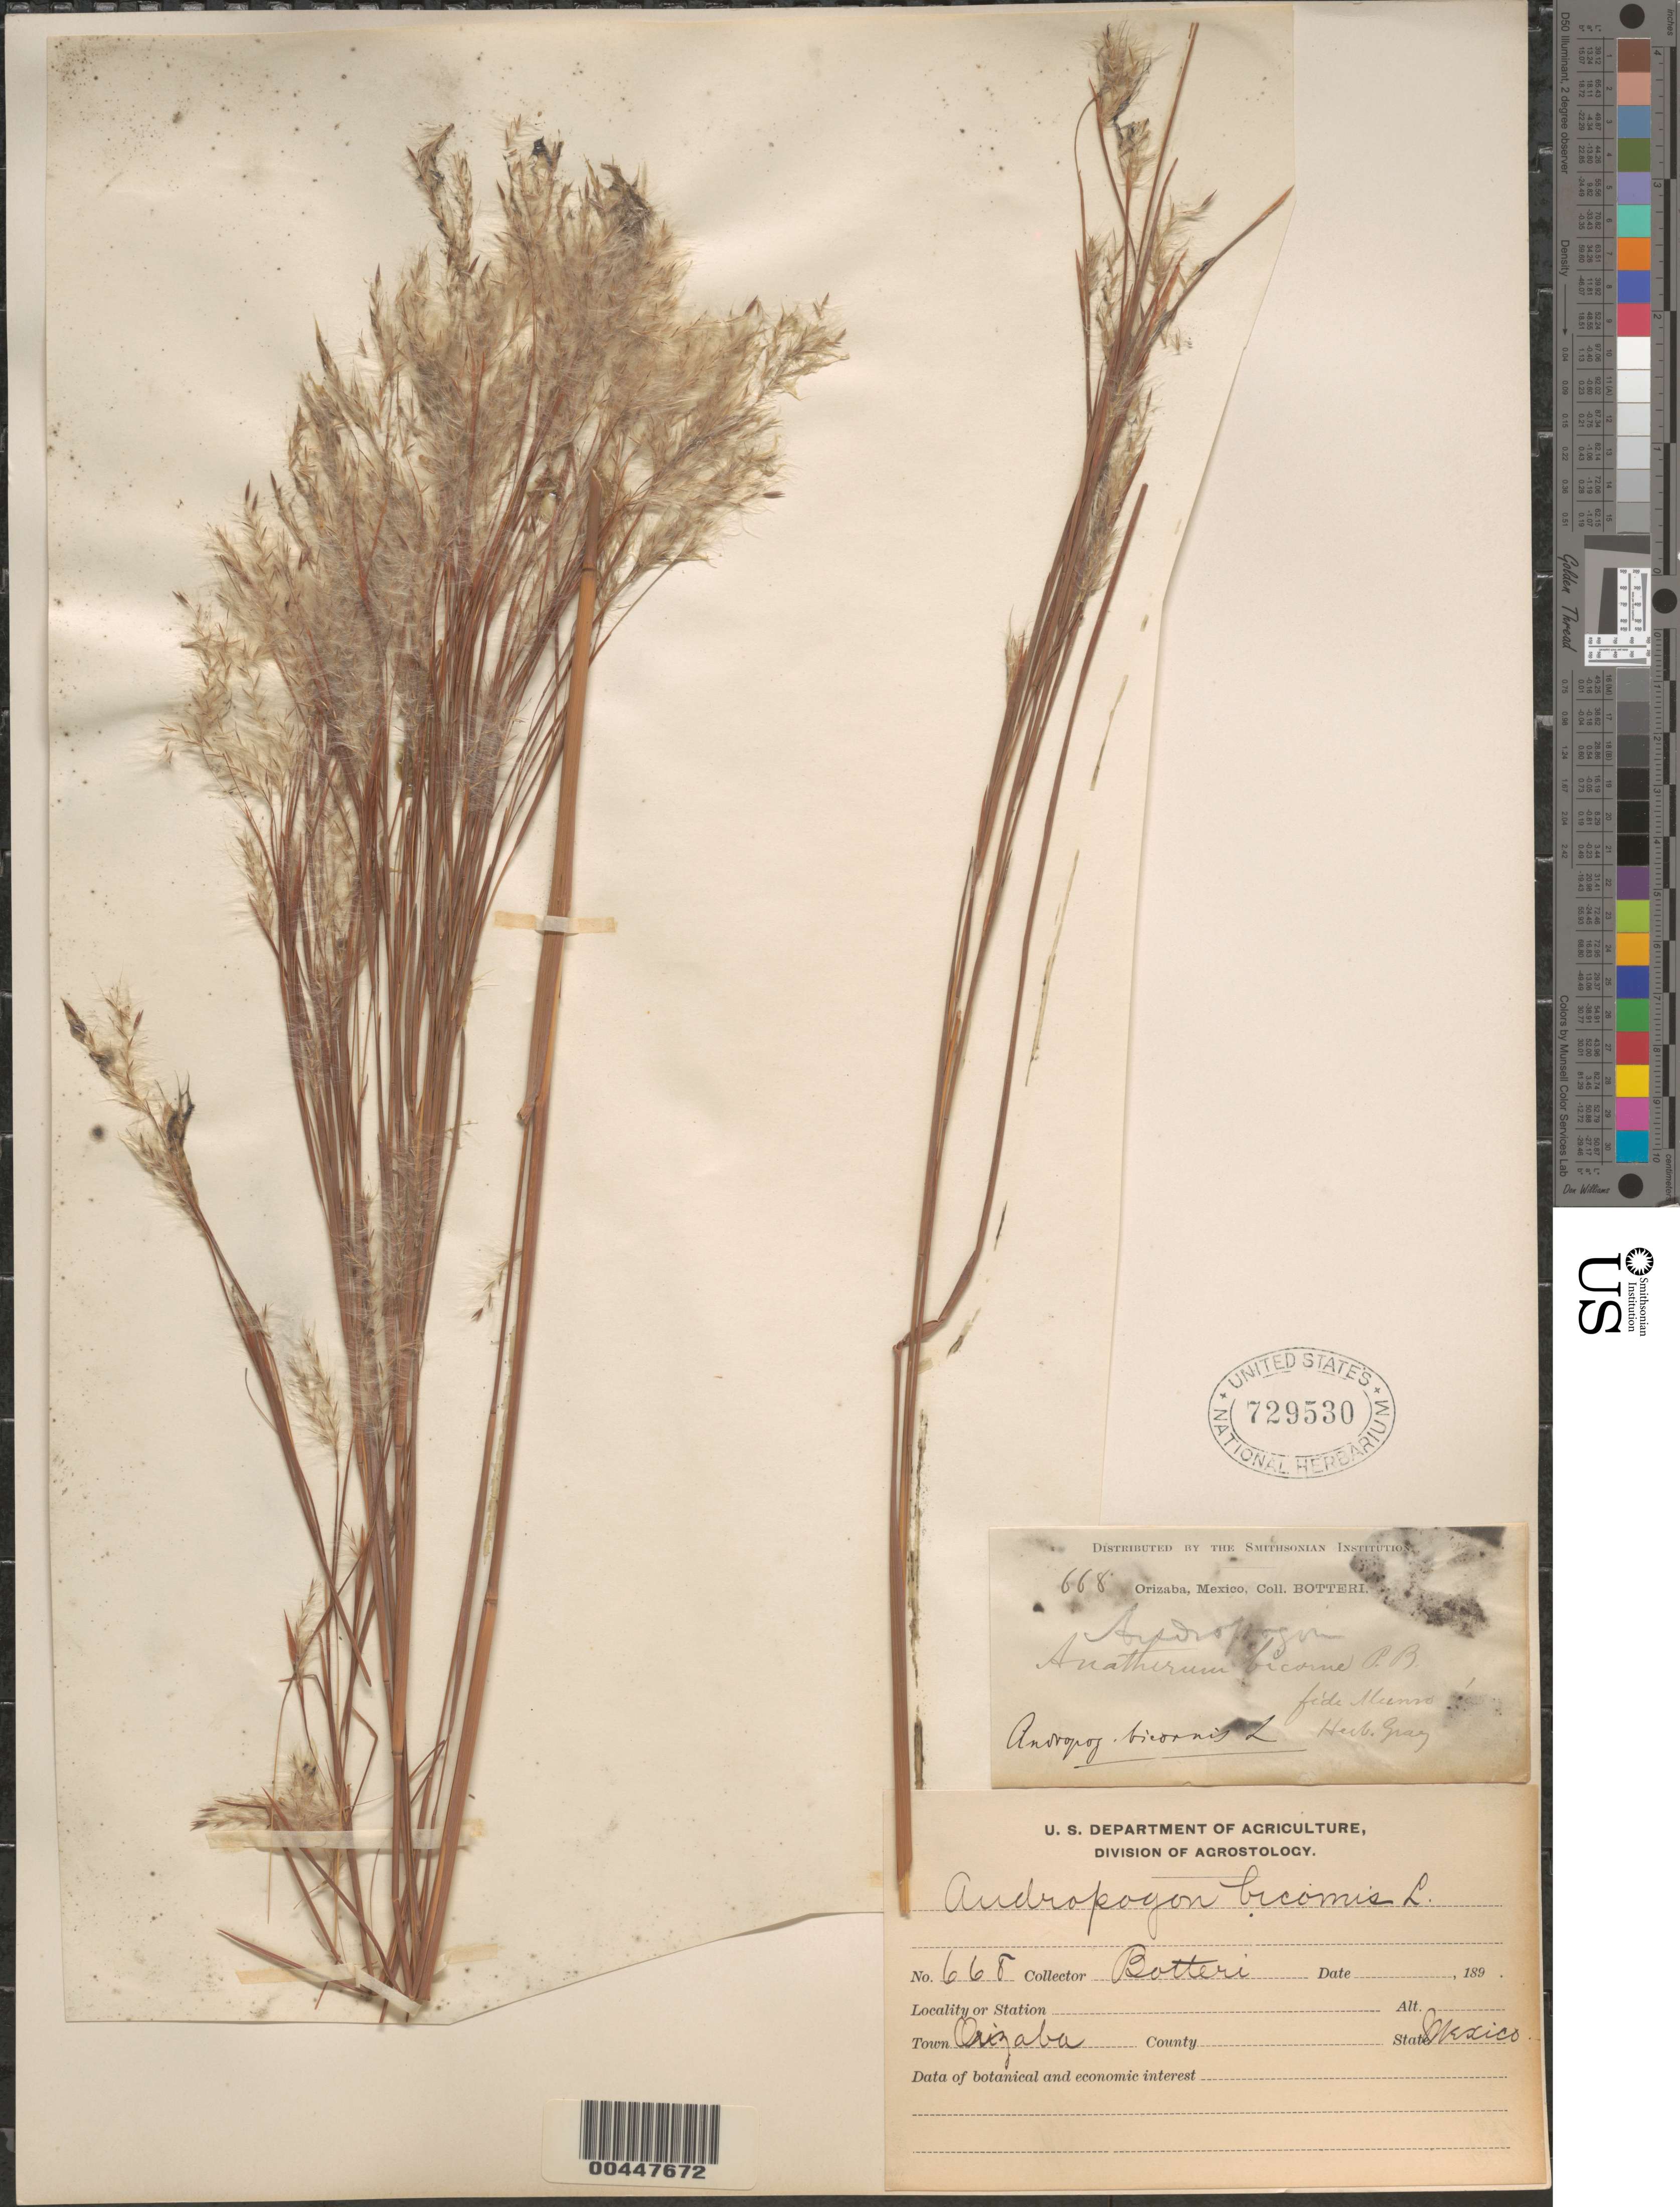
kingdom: Plantae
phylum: Tracheophyta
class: Liliopsida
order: Poales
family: Poaceae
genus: Andropogon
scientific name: Andropogon bicornis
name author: L.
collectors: -. Botteri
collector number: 668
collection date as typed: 189?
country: Mexico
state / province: Veracruz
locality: Orizaba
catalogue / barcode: US 729530